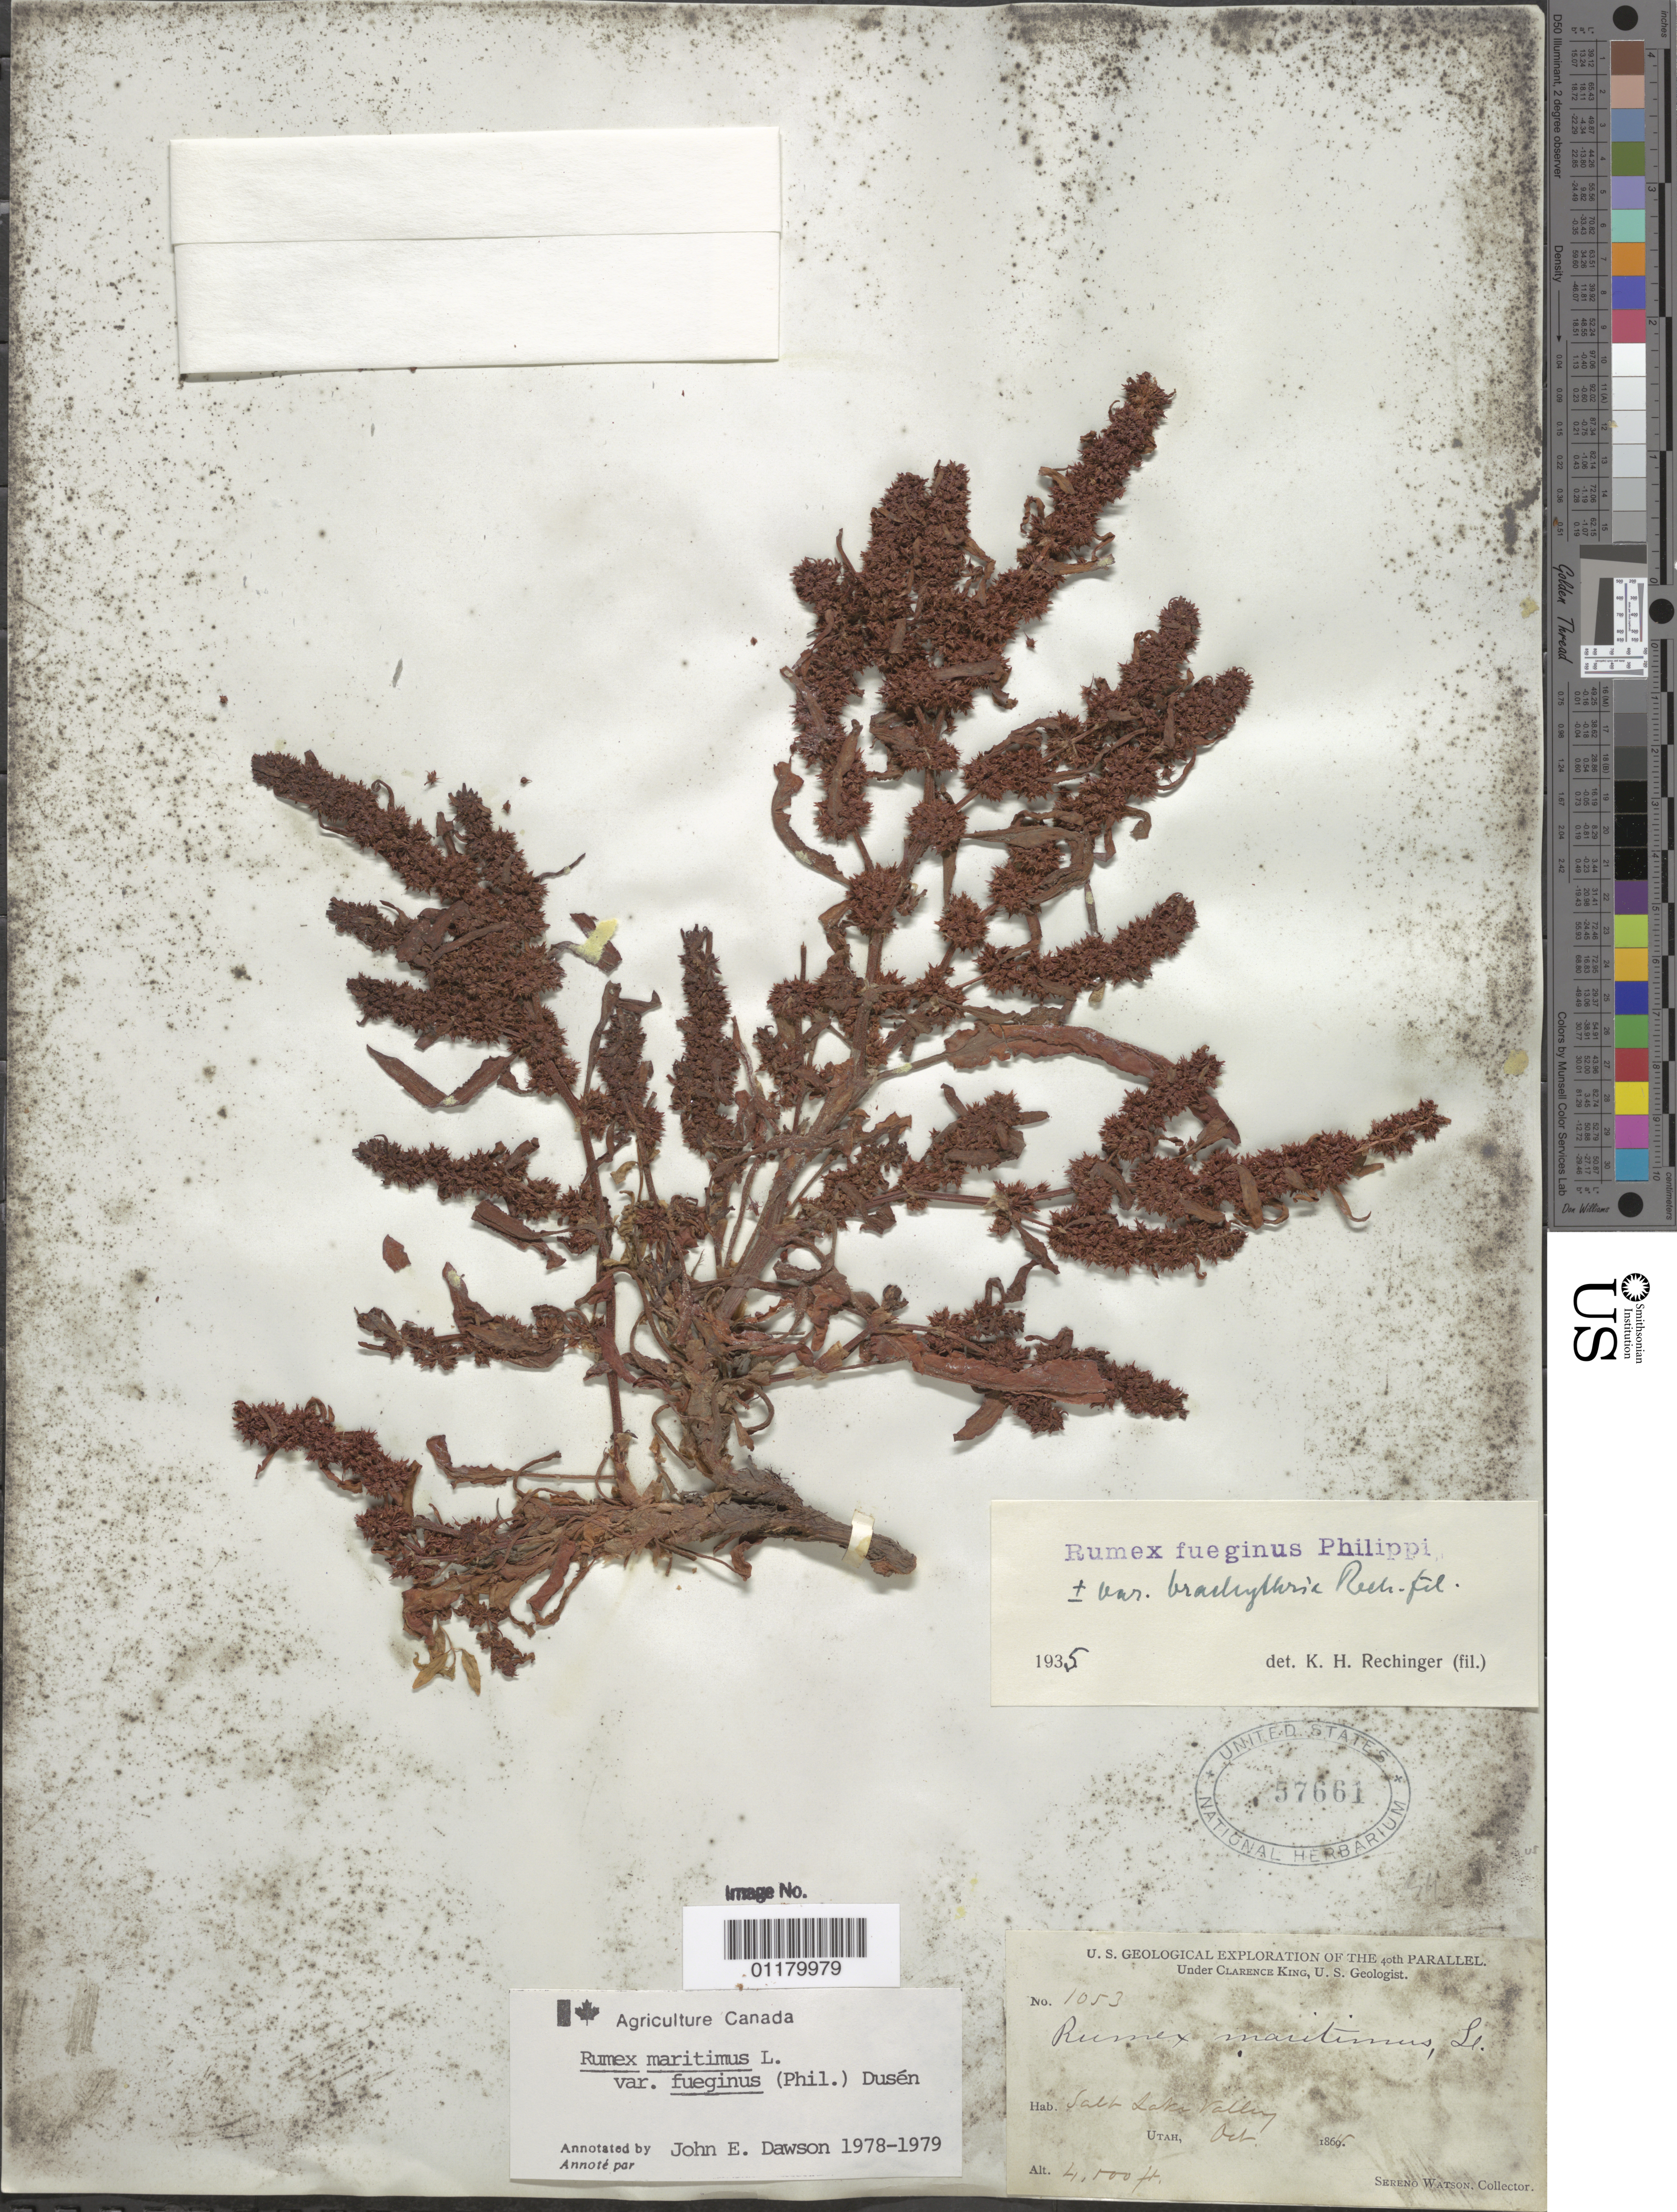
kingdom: Plantae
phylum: Tracheophyta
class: Magnoliopsida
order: Caryophyllales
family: Polygonaceae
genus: Rumex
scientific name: Rumex maritimus var. fueginus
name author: (Phil.) Dusén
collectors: S. Watson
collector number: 1053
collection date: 1868-10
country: United States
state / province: Utah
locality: Salt Lake Valley.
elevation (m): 1372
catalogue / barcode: US 57661